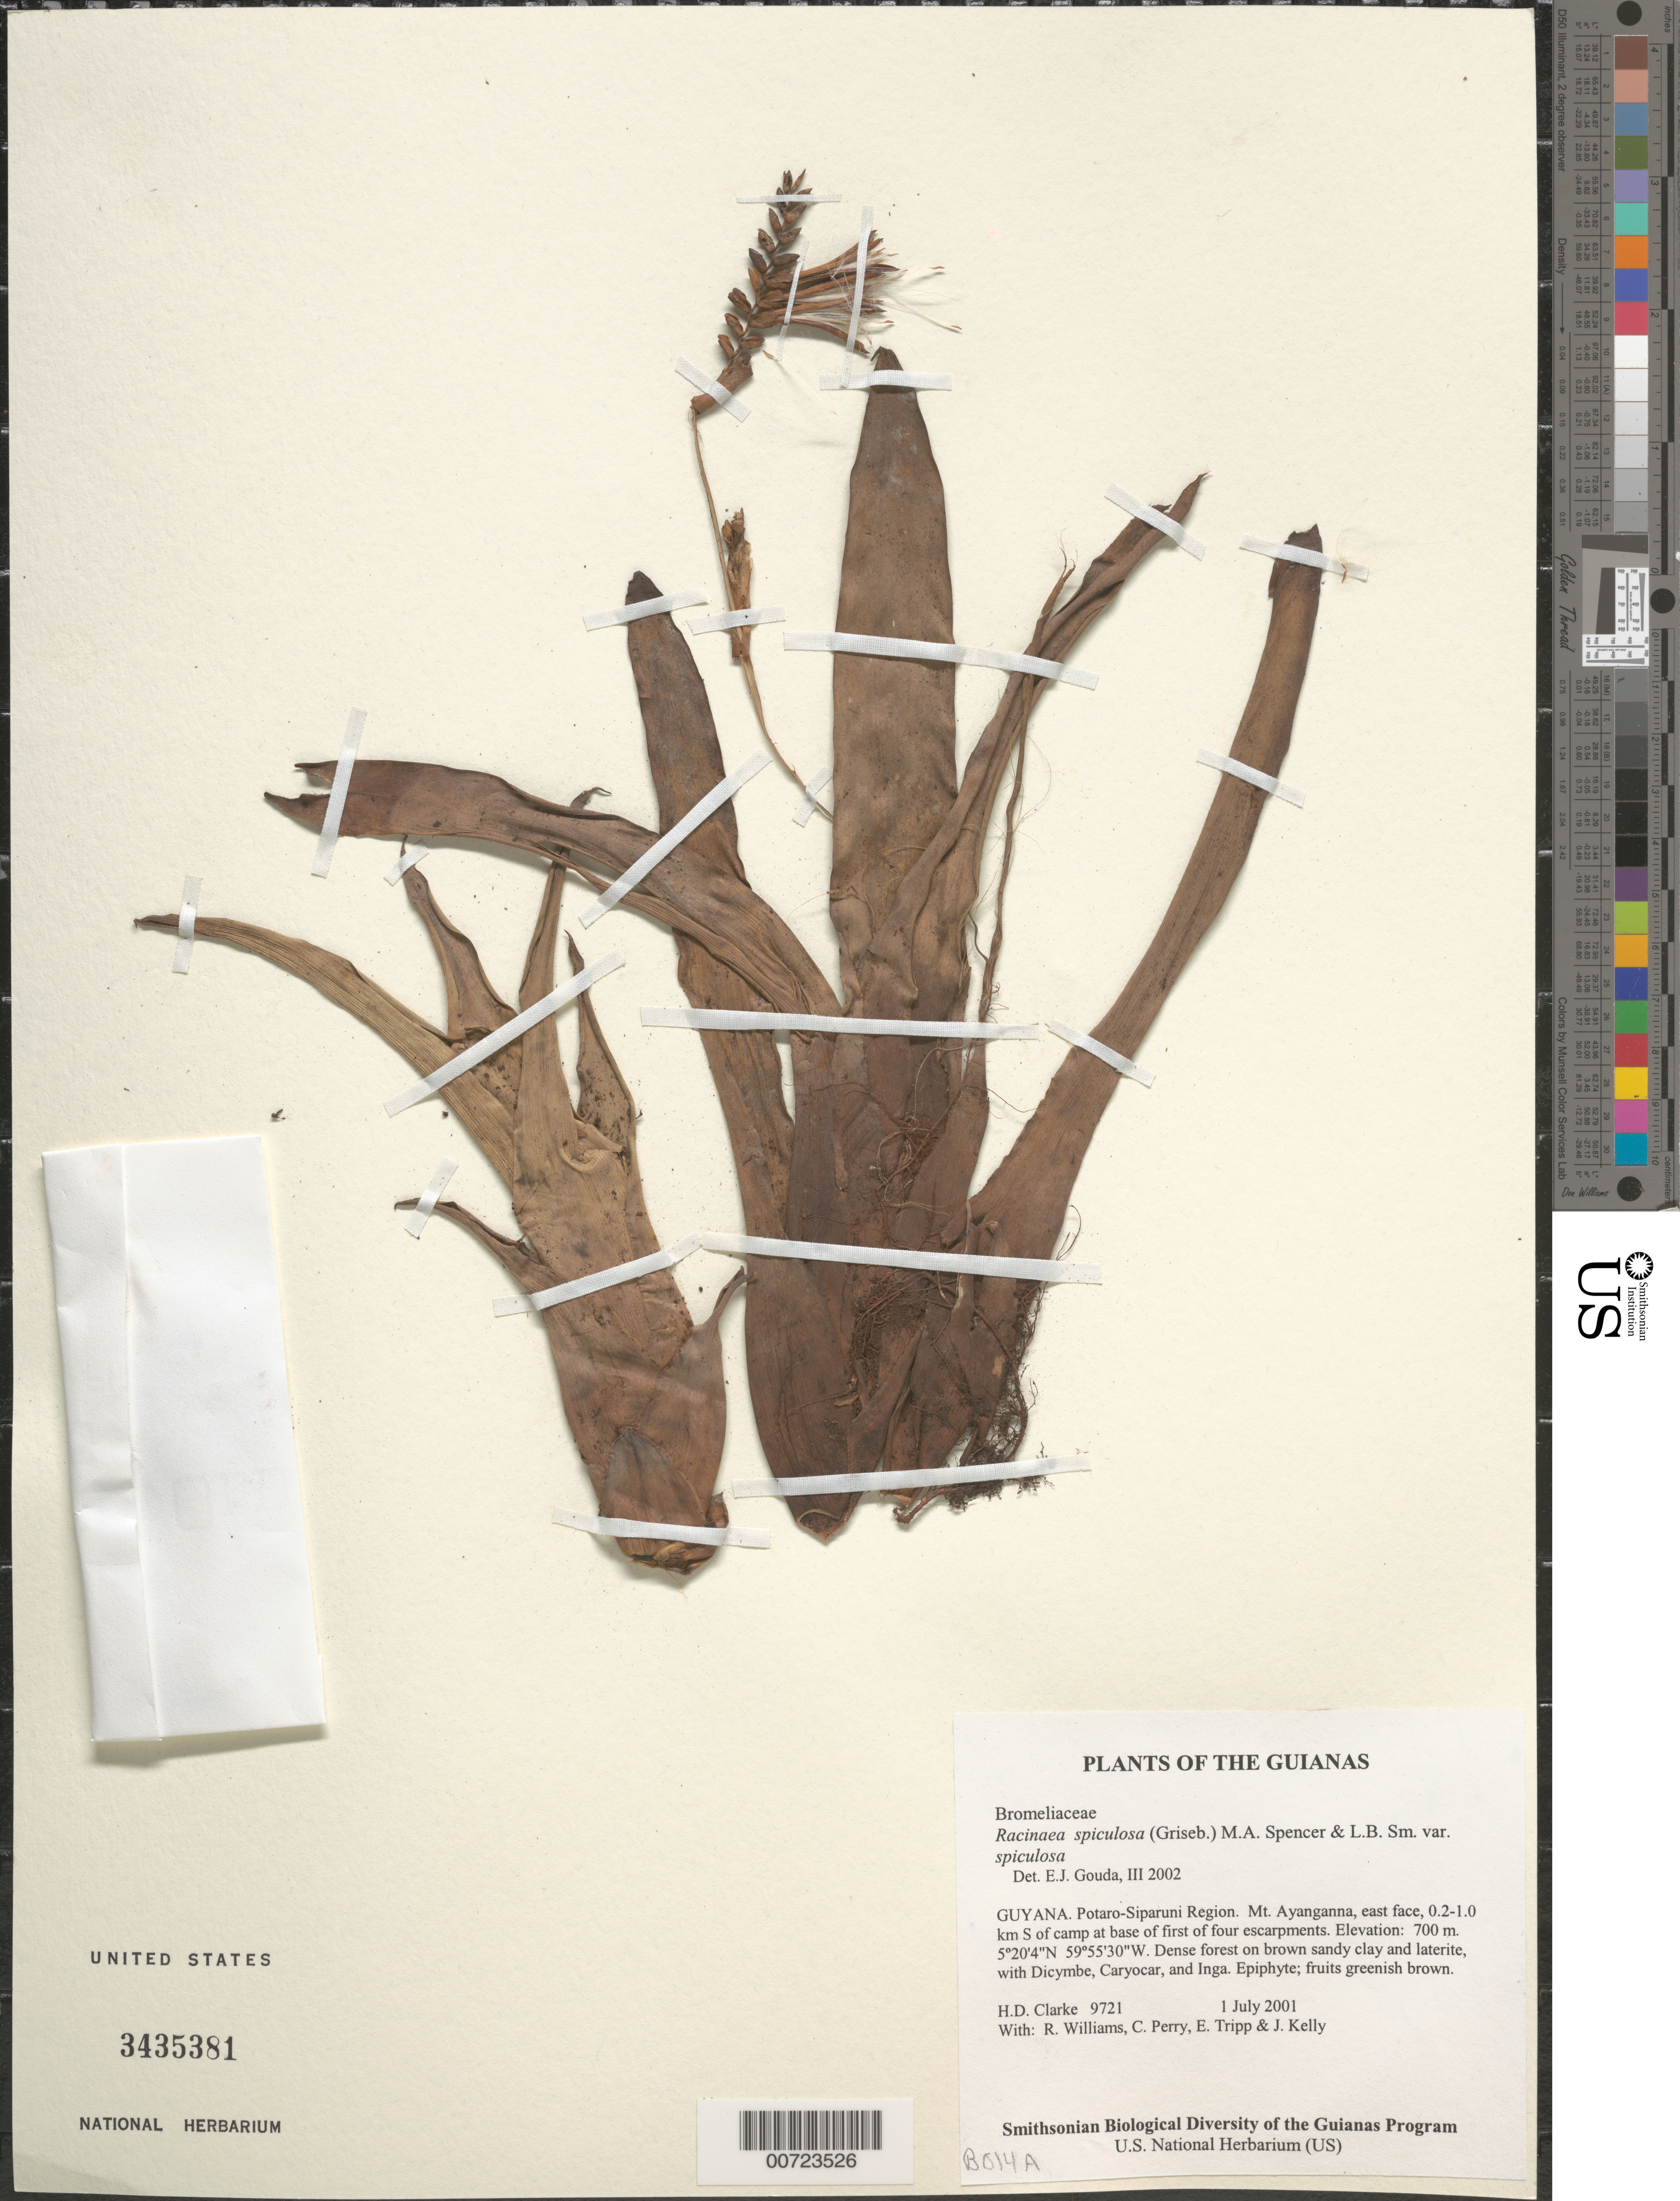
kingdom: Plantae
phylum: Tracheophyta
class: Liliopsida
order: Poales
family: Bromeliaceae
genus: Racinaea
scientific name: Racinaea spiculosa var. spiculosa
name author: (Griseb.) M.A. Spencer & L.B. Sm.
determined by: Gouda, E. J.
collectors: H. D. Clarke, R. Williams, C. Perry, E. Tripp & J. Kelly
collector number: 9721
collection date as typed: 1 July 2001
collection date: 2001-07-01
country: Guyana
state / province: Potaro-Siparuni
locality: Mt. Ayanganna, east face, 0.2-1.0 km S of camp at base of first of four escarpments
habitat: Dense forest on brown sandy clay and laterite, with Dicymbe, Caryocar, and Inga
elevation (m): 700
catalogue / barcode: US 3435381